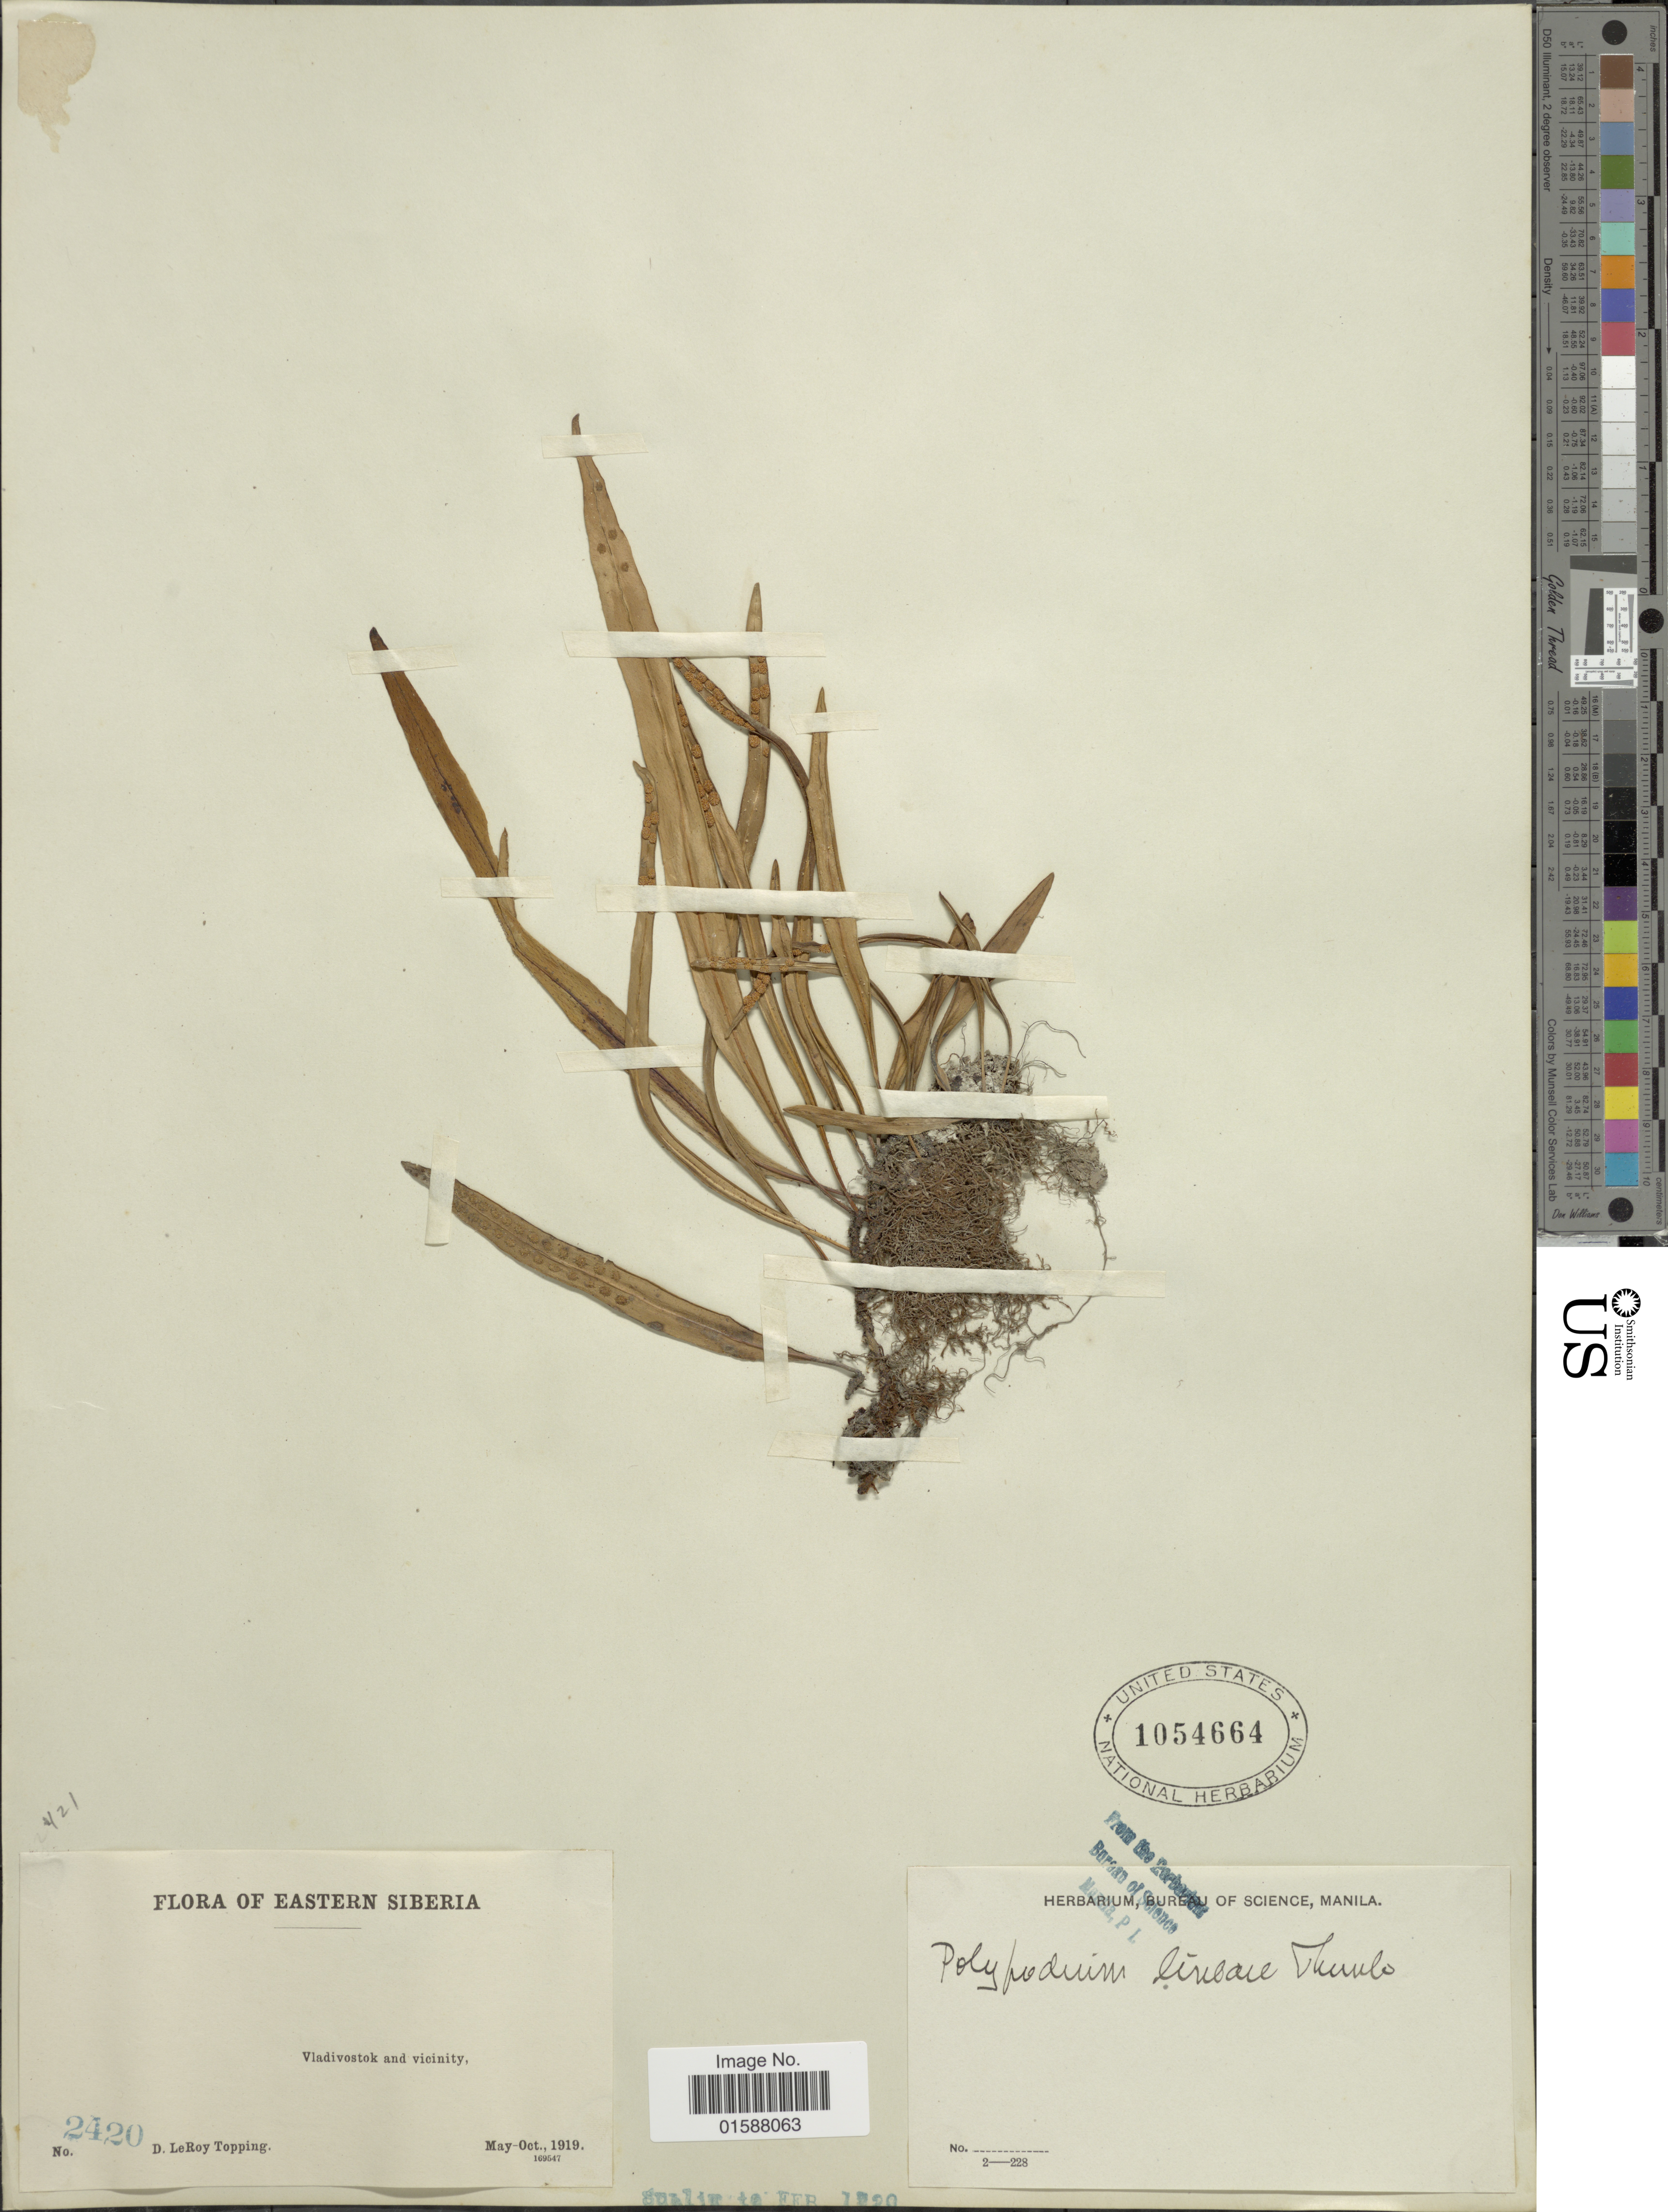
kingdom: Plantae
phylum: Tracheophyta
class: Polypodiopsida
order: Polypodiales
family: Polypodiaceae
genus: Lepisorus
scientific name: Lepisorus thunbergianus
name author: (Kaulf.) Ching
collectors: D. L. Topping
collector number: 2420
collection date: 1919-05/1919-10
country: Russian Federation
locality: Eastern Siberia. Vladivostok and vicinity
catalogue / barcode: US 1054664